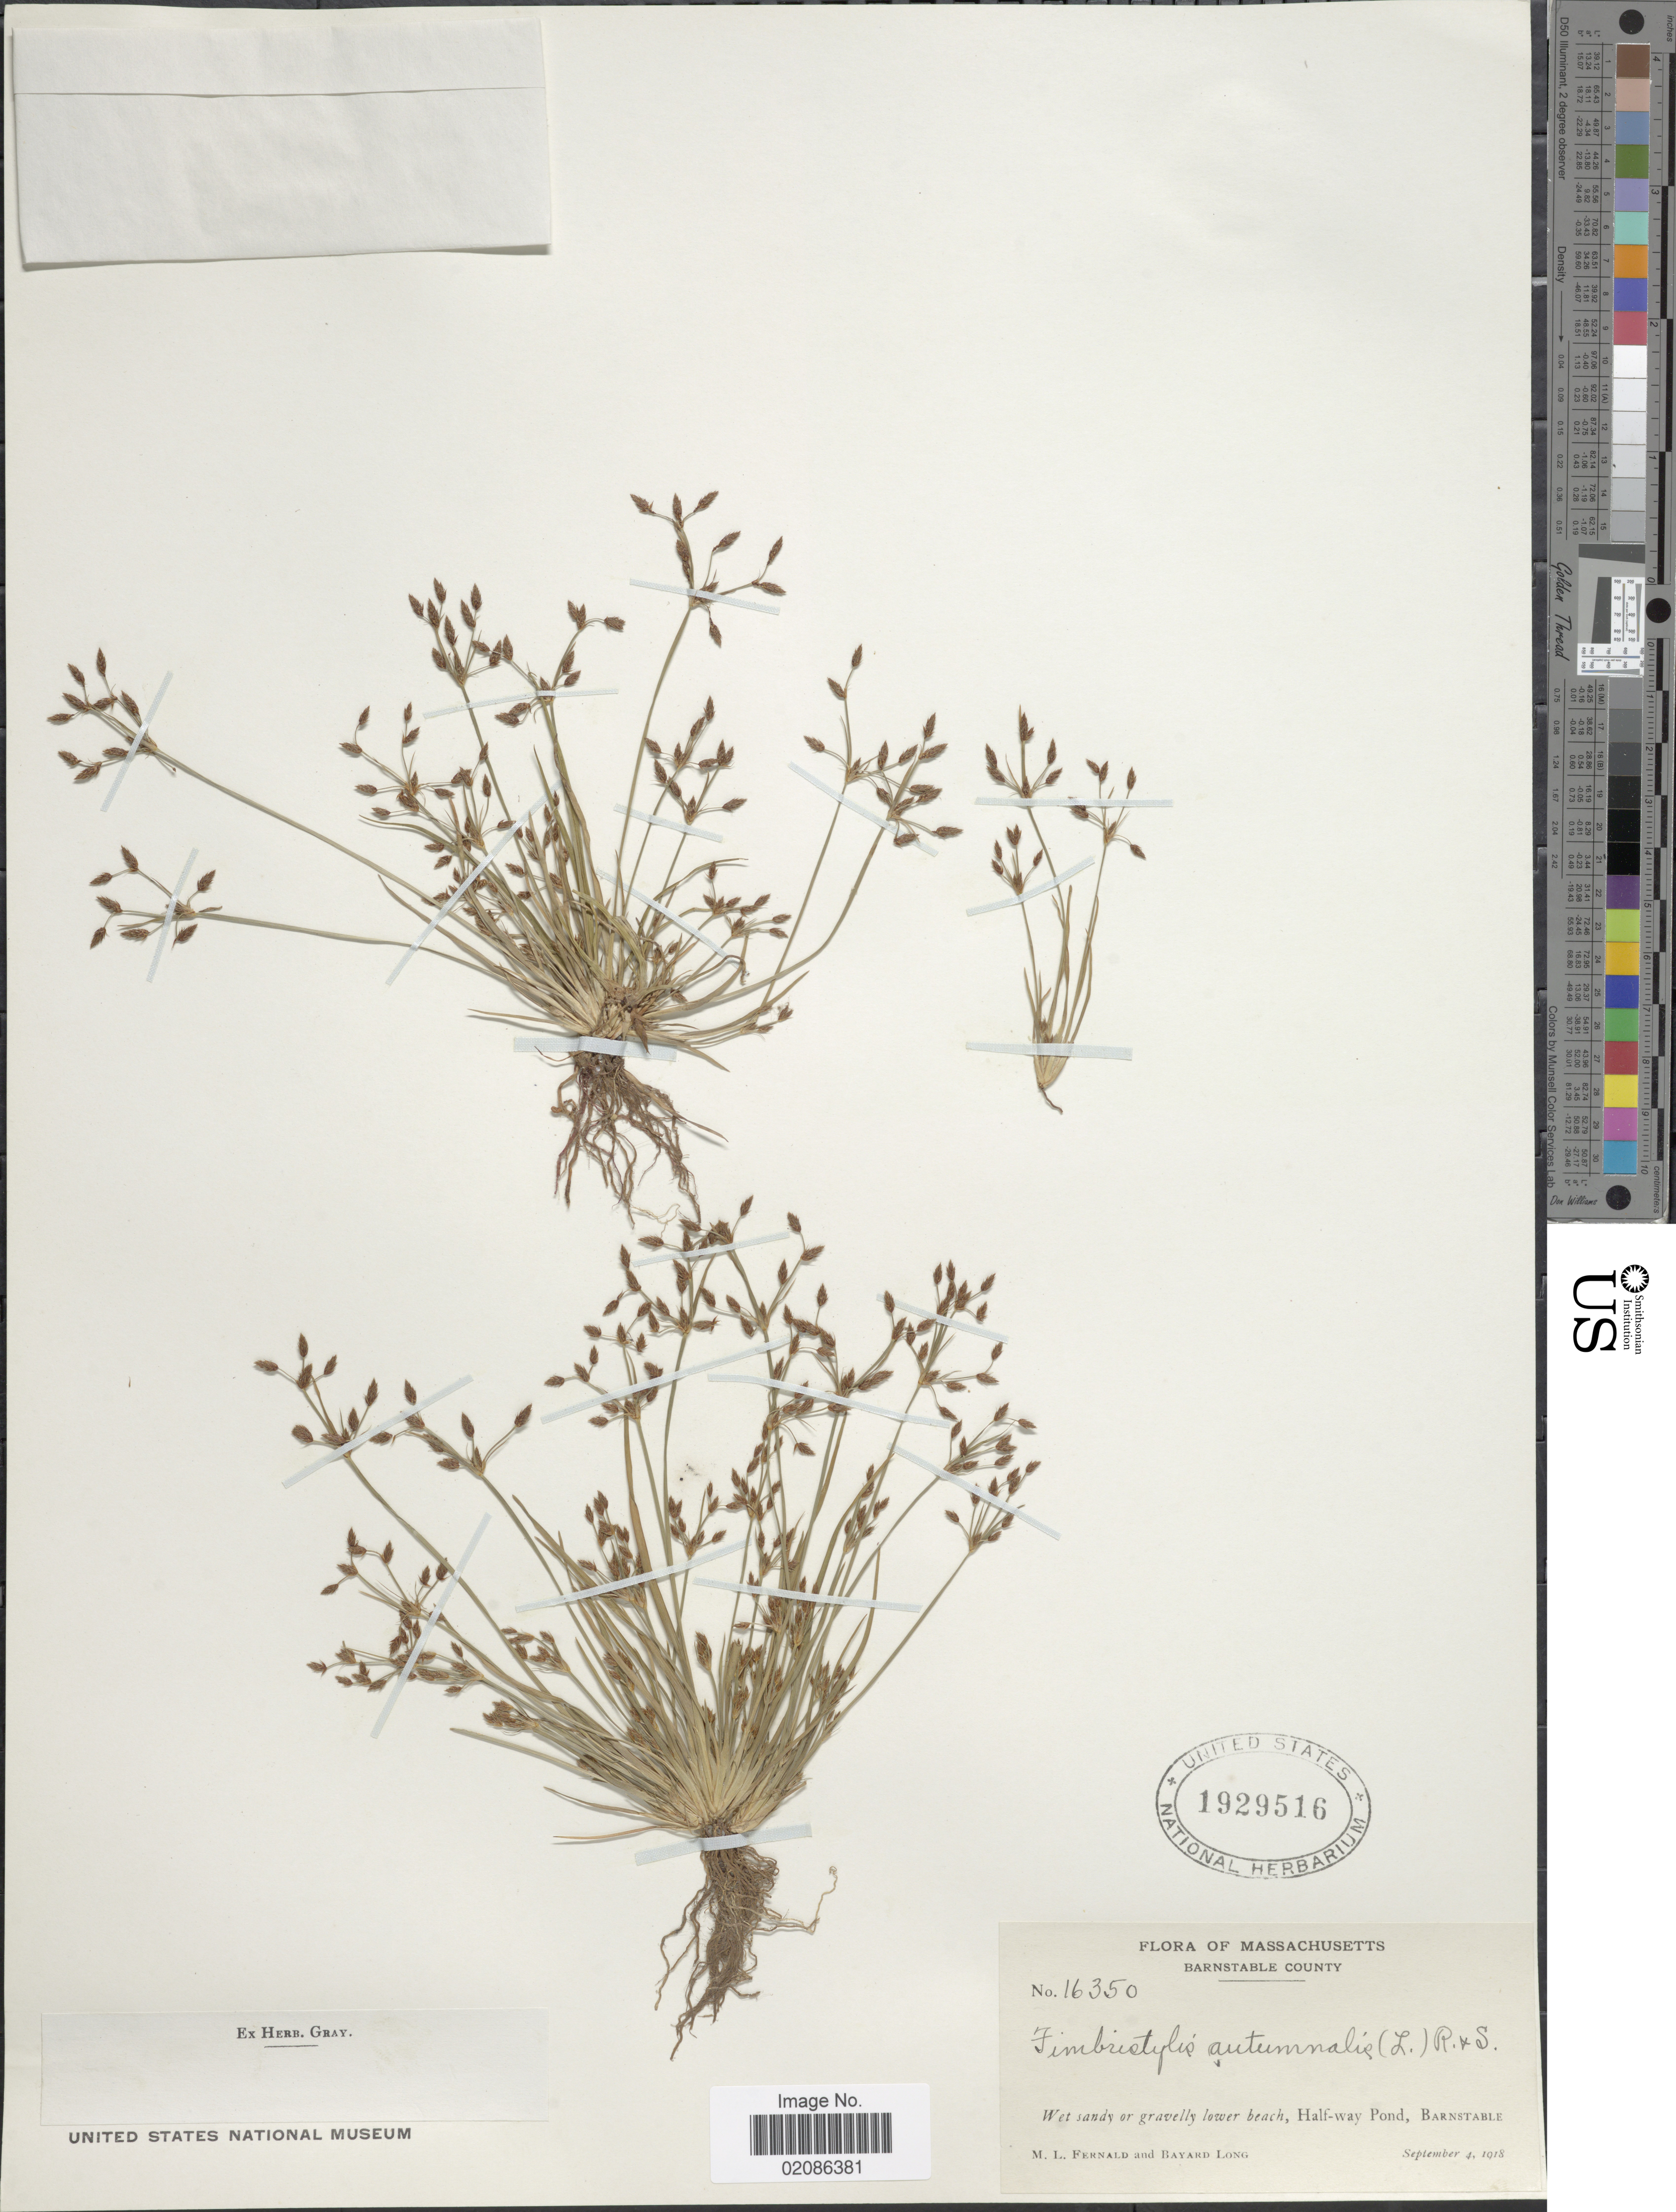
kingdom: Plantae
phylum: Tracheophyta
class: Liliopsida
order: Poales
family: Cyperaceae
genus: Fimbristylis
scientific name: Fimbristylis autumnalis (L.) Roem. & Schult.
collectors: M. L. Fernald & B. Long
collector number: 16350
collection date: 1918-09-04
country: United States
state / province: Massachusetts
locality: Barnstable County, Wet sandy or gravelly lower beach, Half-way Pond, Barnstable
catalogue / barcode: US 1929516